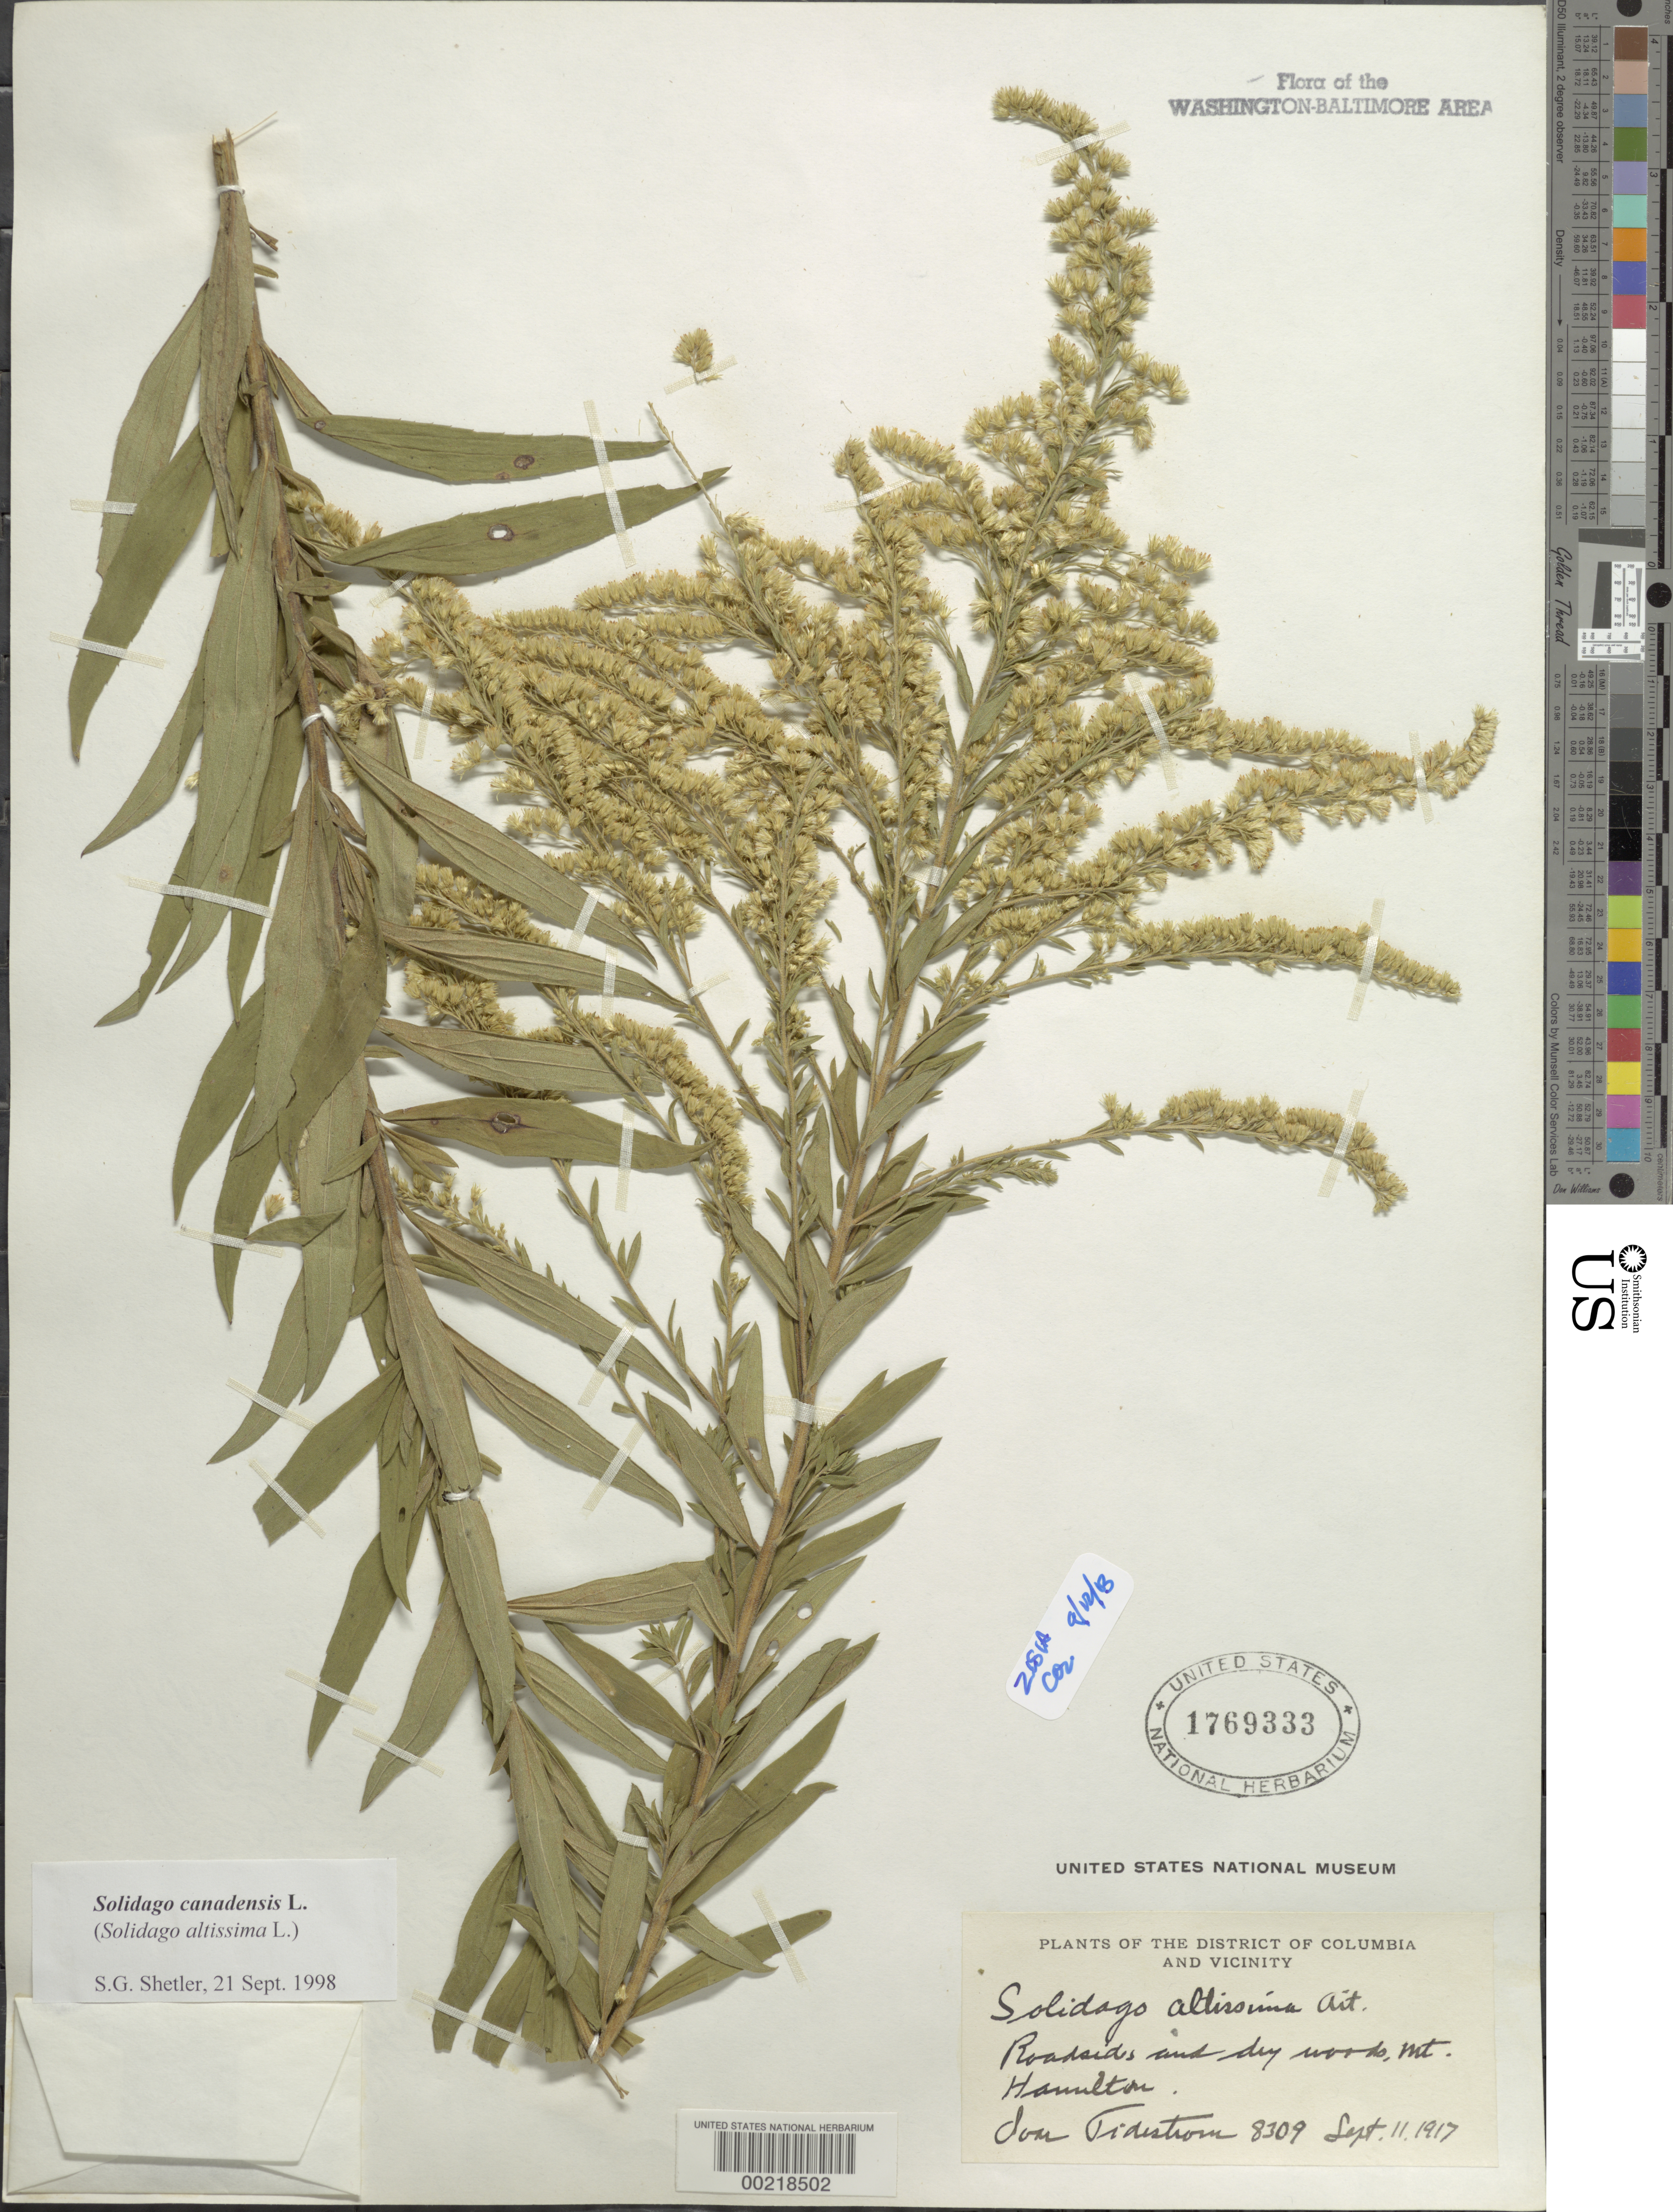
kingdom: Plantae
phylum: Tracheophyta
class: Magnoliopsida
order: Asterales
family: Asteraceae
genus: Solidago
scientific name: Solidago canadensis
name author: L.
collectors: I. F. Tidestrom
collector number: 8309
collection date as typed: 11 Sep 1917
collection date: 1917-09-11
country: United States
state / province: District of Columbia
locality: Mount Hamilton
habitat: Roadsides and dry woods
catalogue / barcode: US 1769333